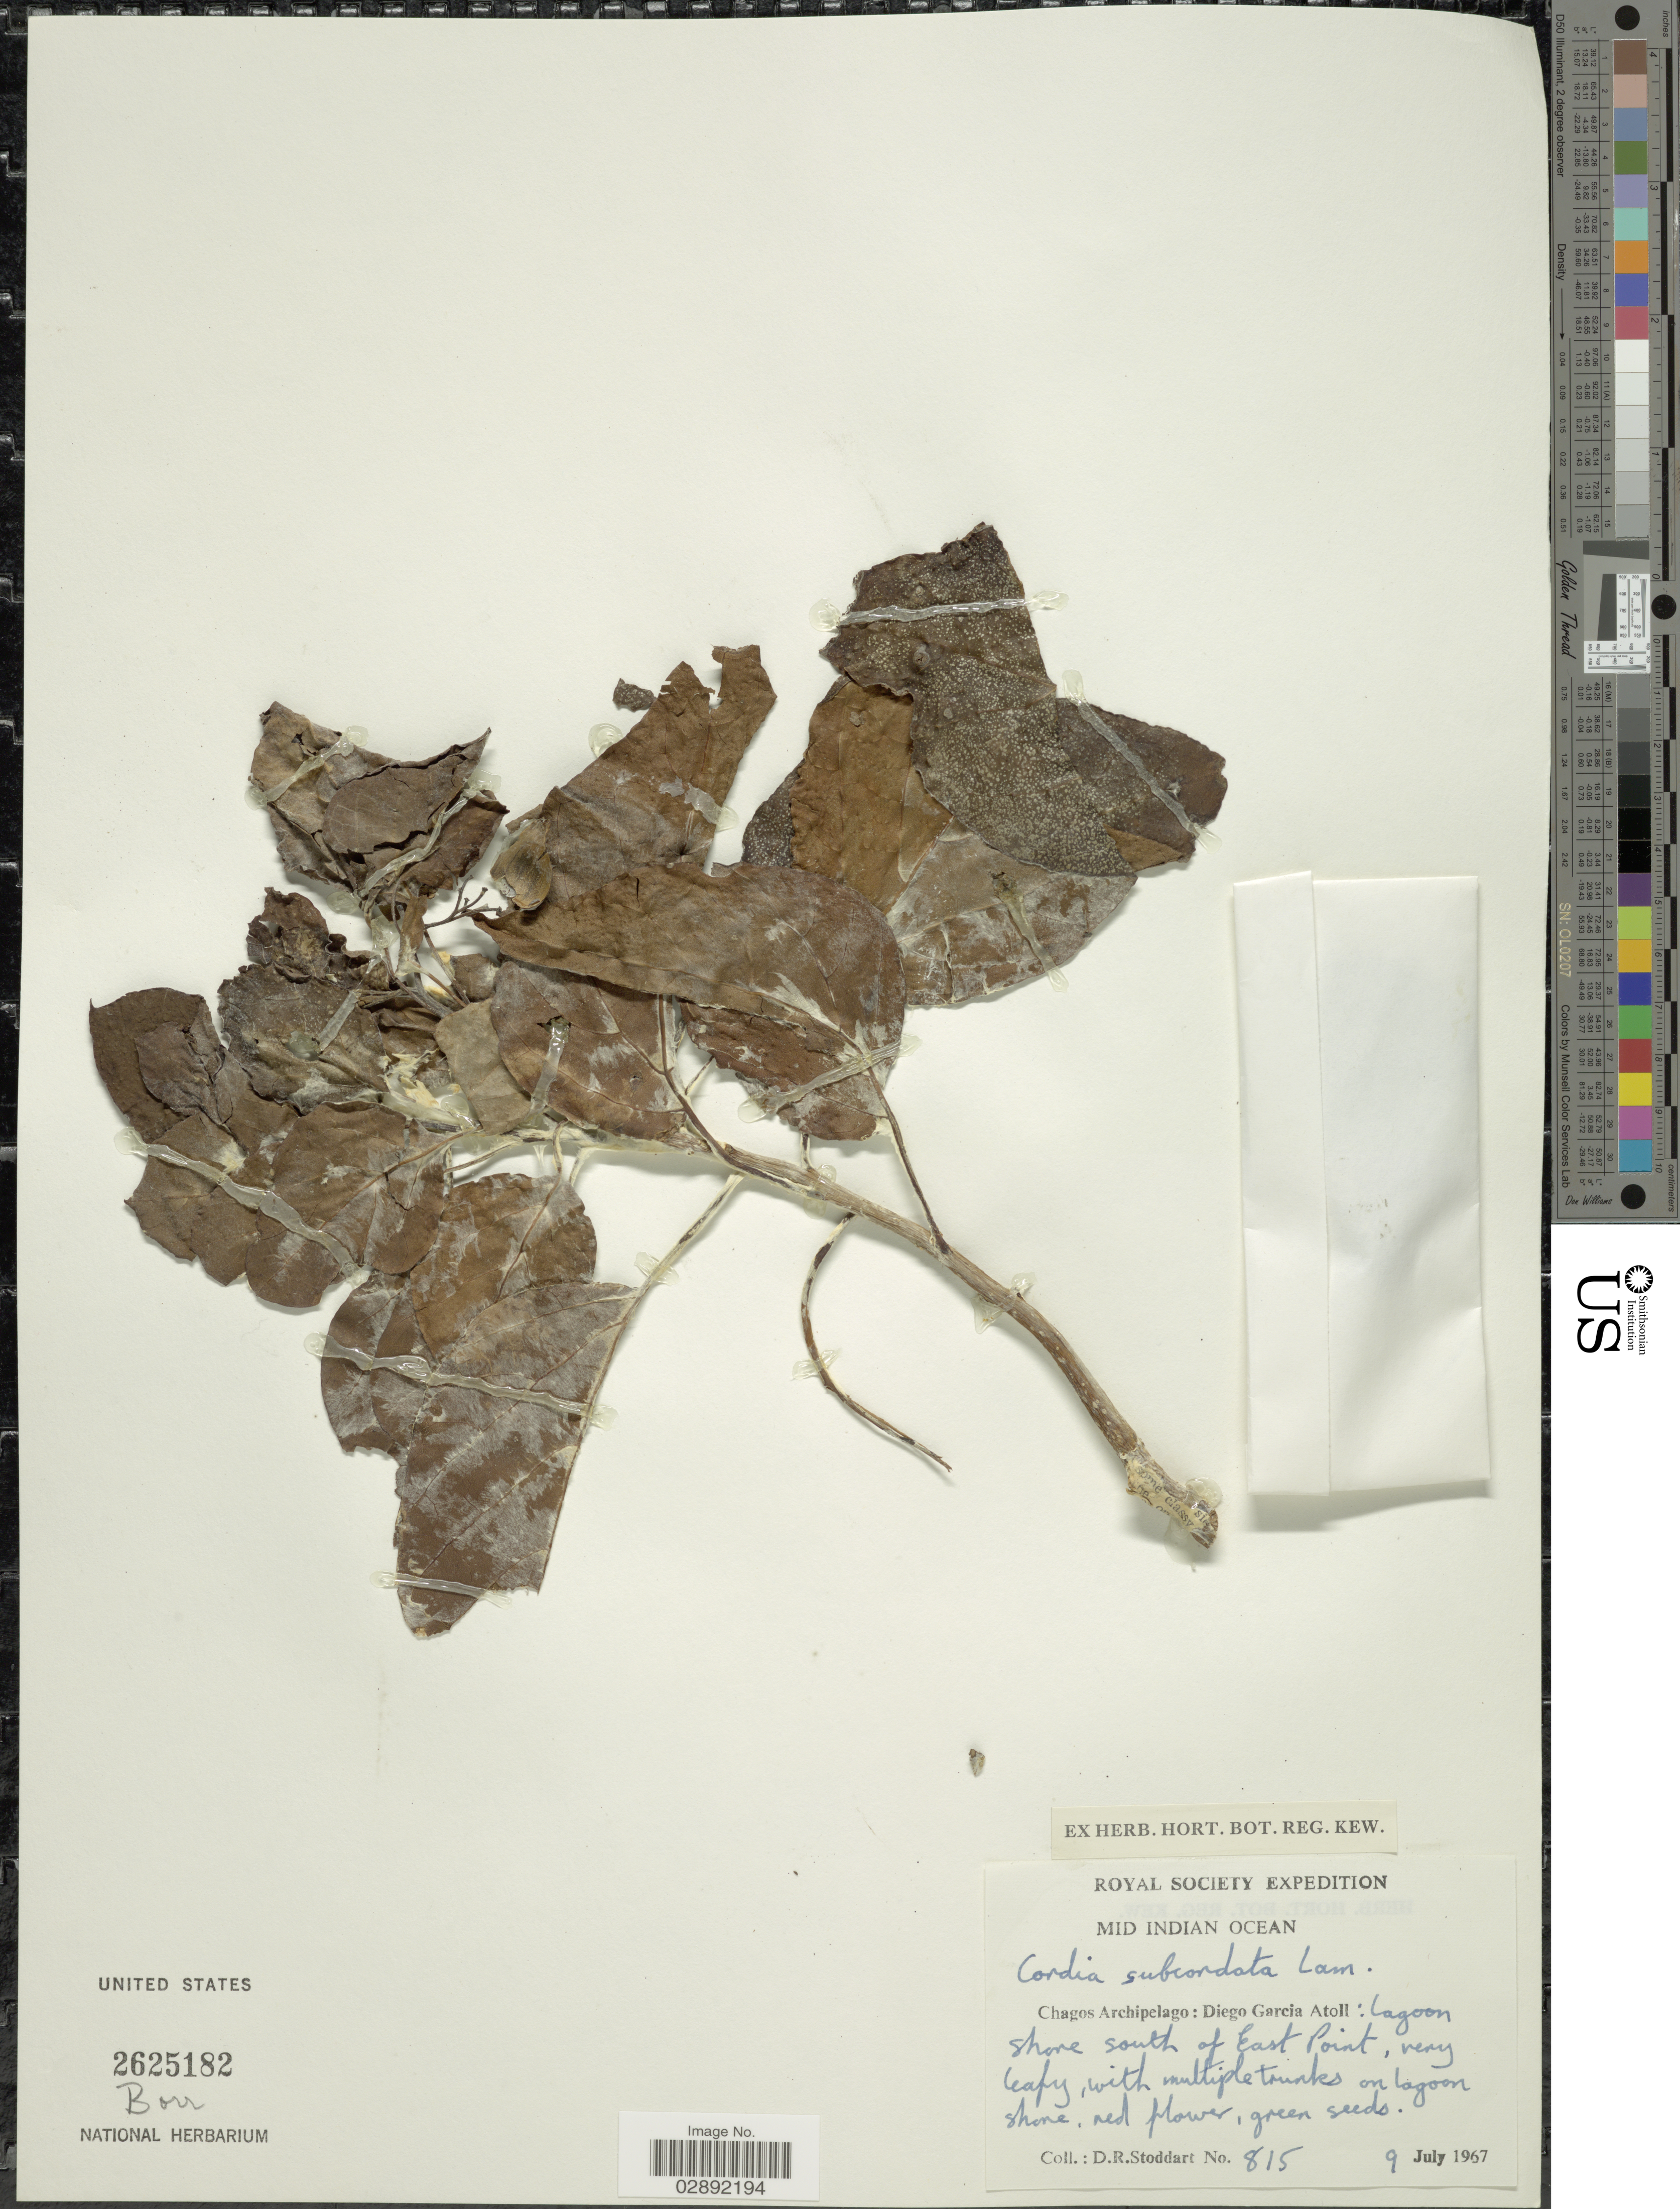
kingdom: Plantae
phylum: Tracheophyta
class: Magnoliopsida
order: Boraginales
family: Cordiaceae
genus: Cordia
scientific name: Cordia subcordata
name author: Lam.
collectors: D. R. Stoddart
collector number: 815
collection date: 1967-07-09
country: British Indian Ocean Territory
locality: Mid Indian Ocean. Chagos Archipelago: Diego Garcia Atoll: Lagoon shore south of East Point.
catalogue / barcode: US 2625182